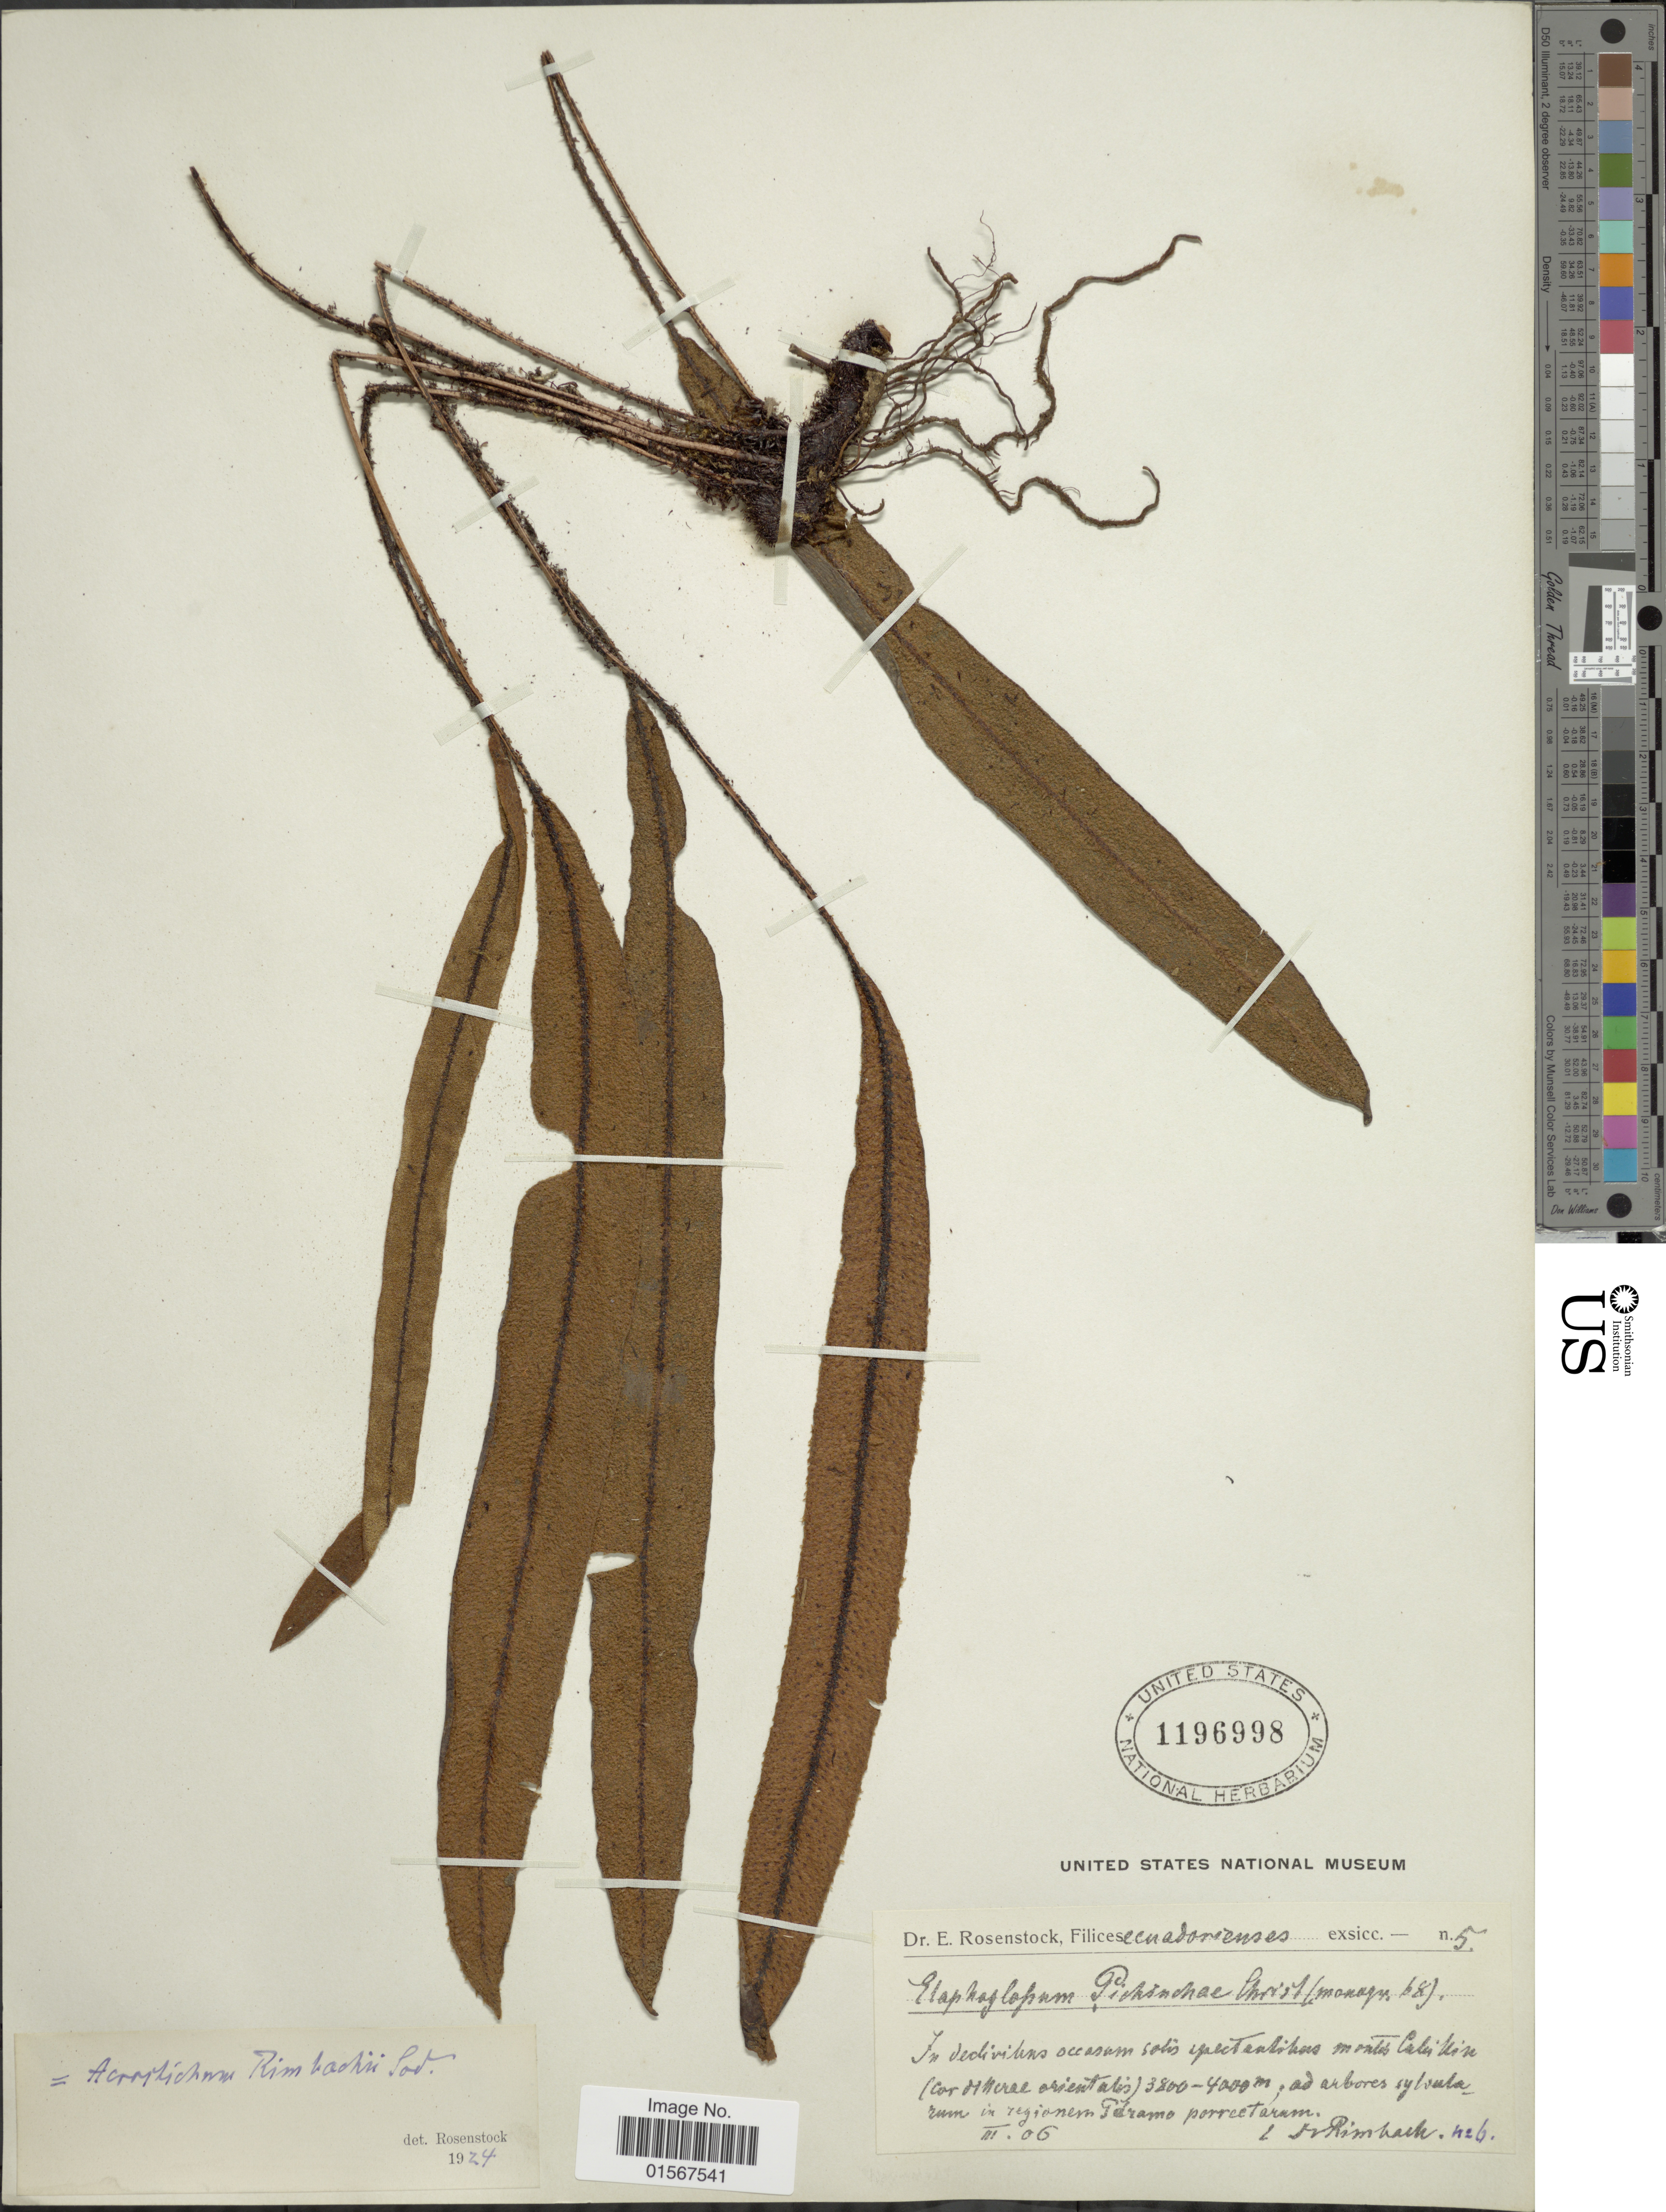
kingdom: Plantae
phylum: Tracheophyta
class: Polypodiopsida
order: Polypodiales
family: Dryopteridaceae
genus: Elaphoglossum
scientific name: Elaphoglossum rimbachii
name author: (Sodiro) Christ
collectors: E. Rosenstock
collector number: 426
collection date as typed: Transcribed d/m/y: /3/6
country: Ecuador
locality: In declivibus occasum solis spectanlibus montes Cubillin.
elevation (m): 3800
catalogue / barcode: US 1196998